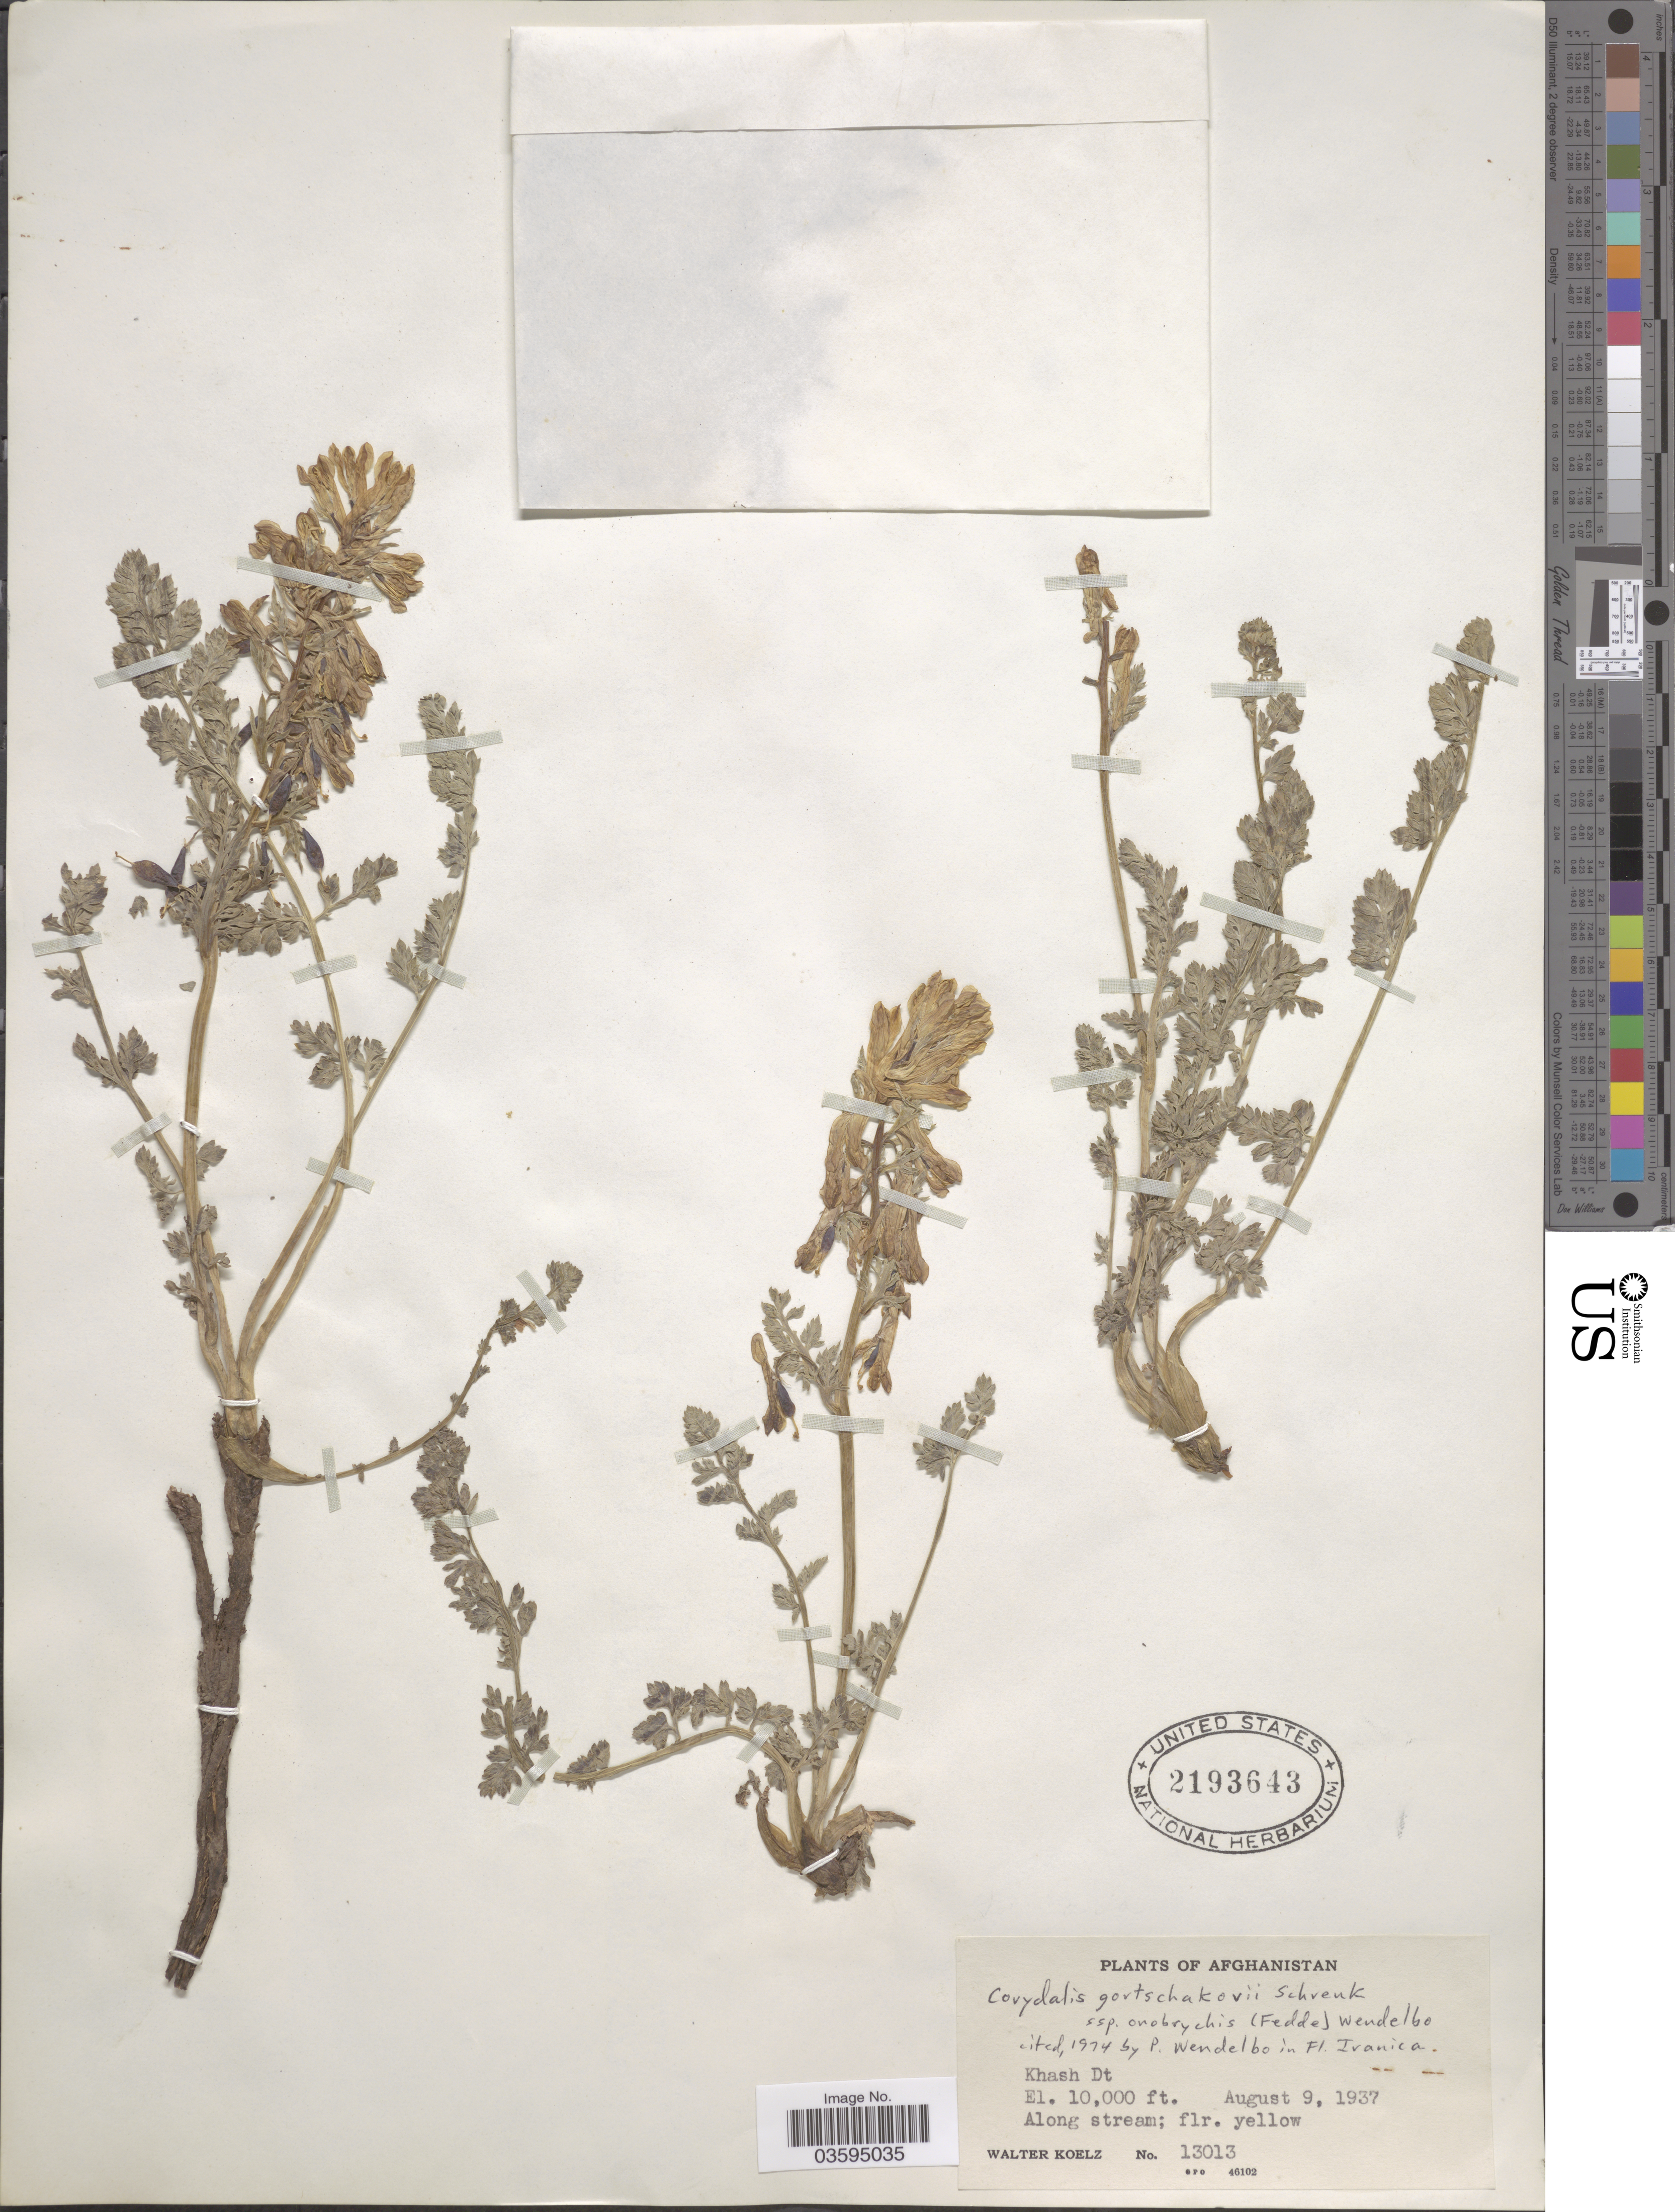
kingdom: Plantae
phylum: Tracheophyta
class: Magnoliopsida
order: Ranunculales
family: Papaveraceae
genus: Corydalis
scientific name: Corydalis gortschakovii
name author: Schrenk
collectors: W. N. Koelz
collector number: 13013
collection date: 1937-08-09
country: Afghanistan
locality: Khash Dt.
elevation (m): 3048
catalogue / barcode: US 2193643